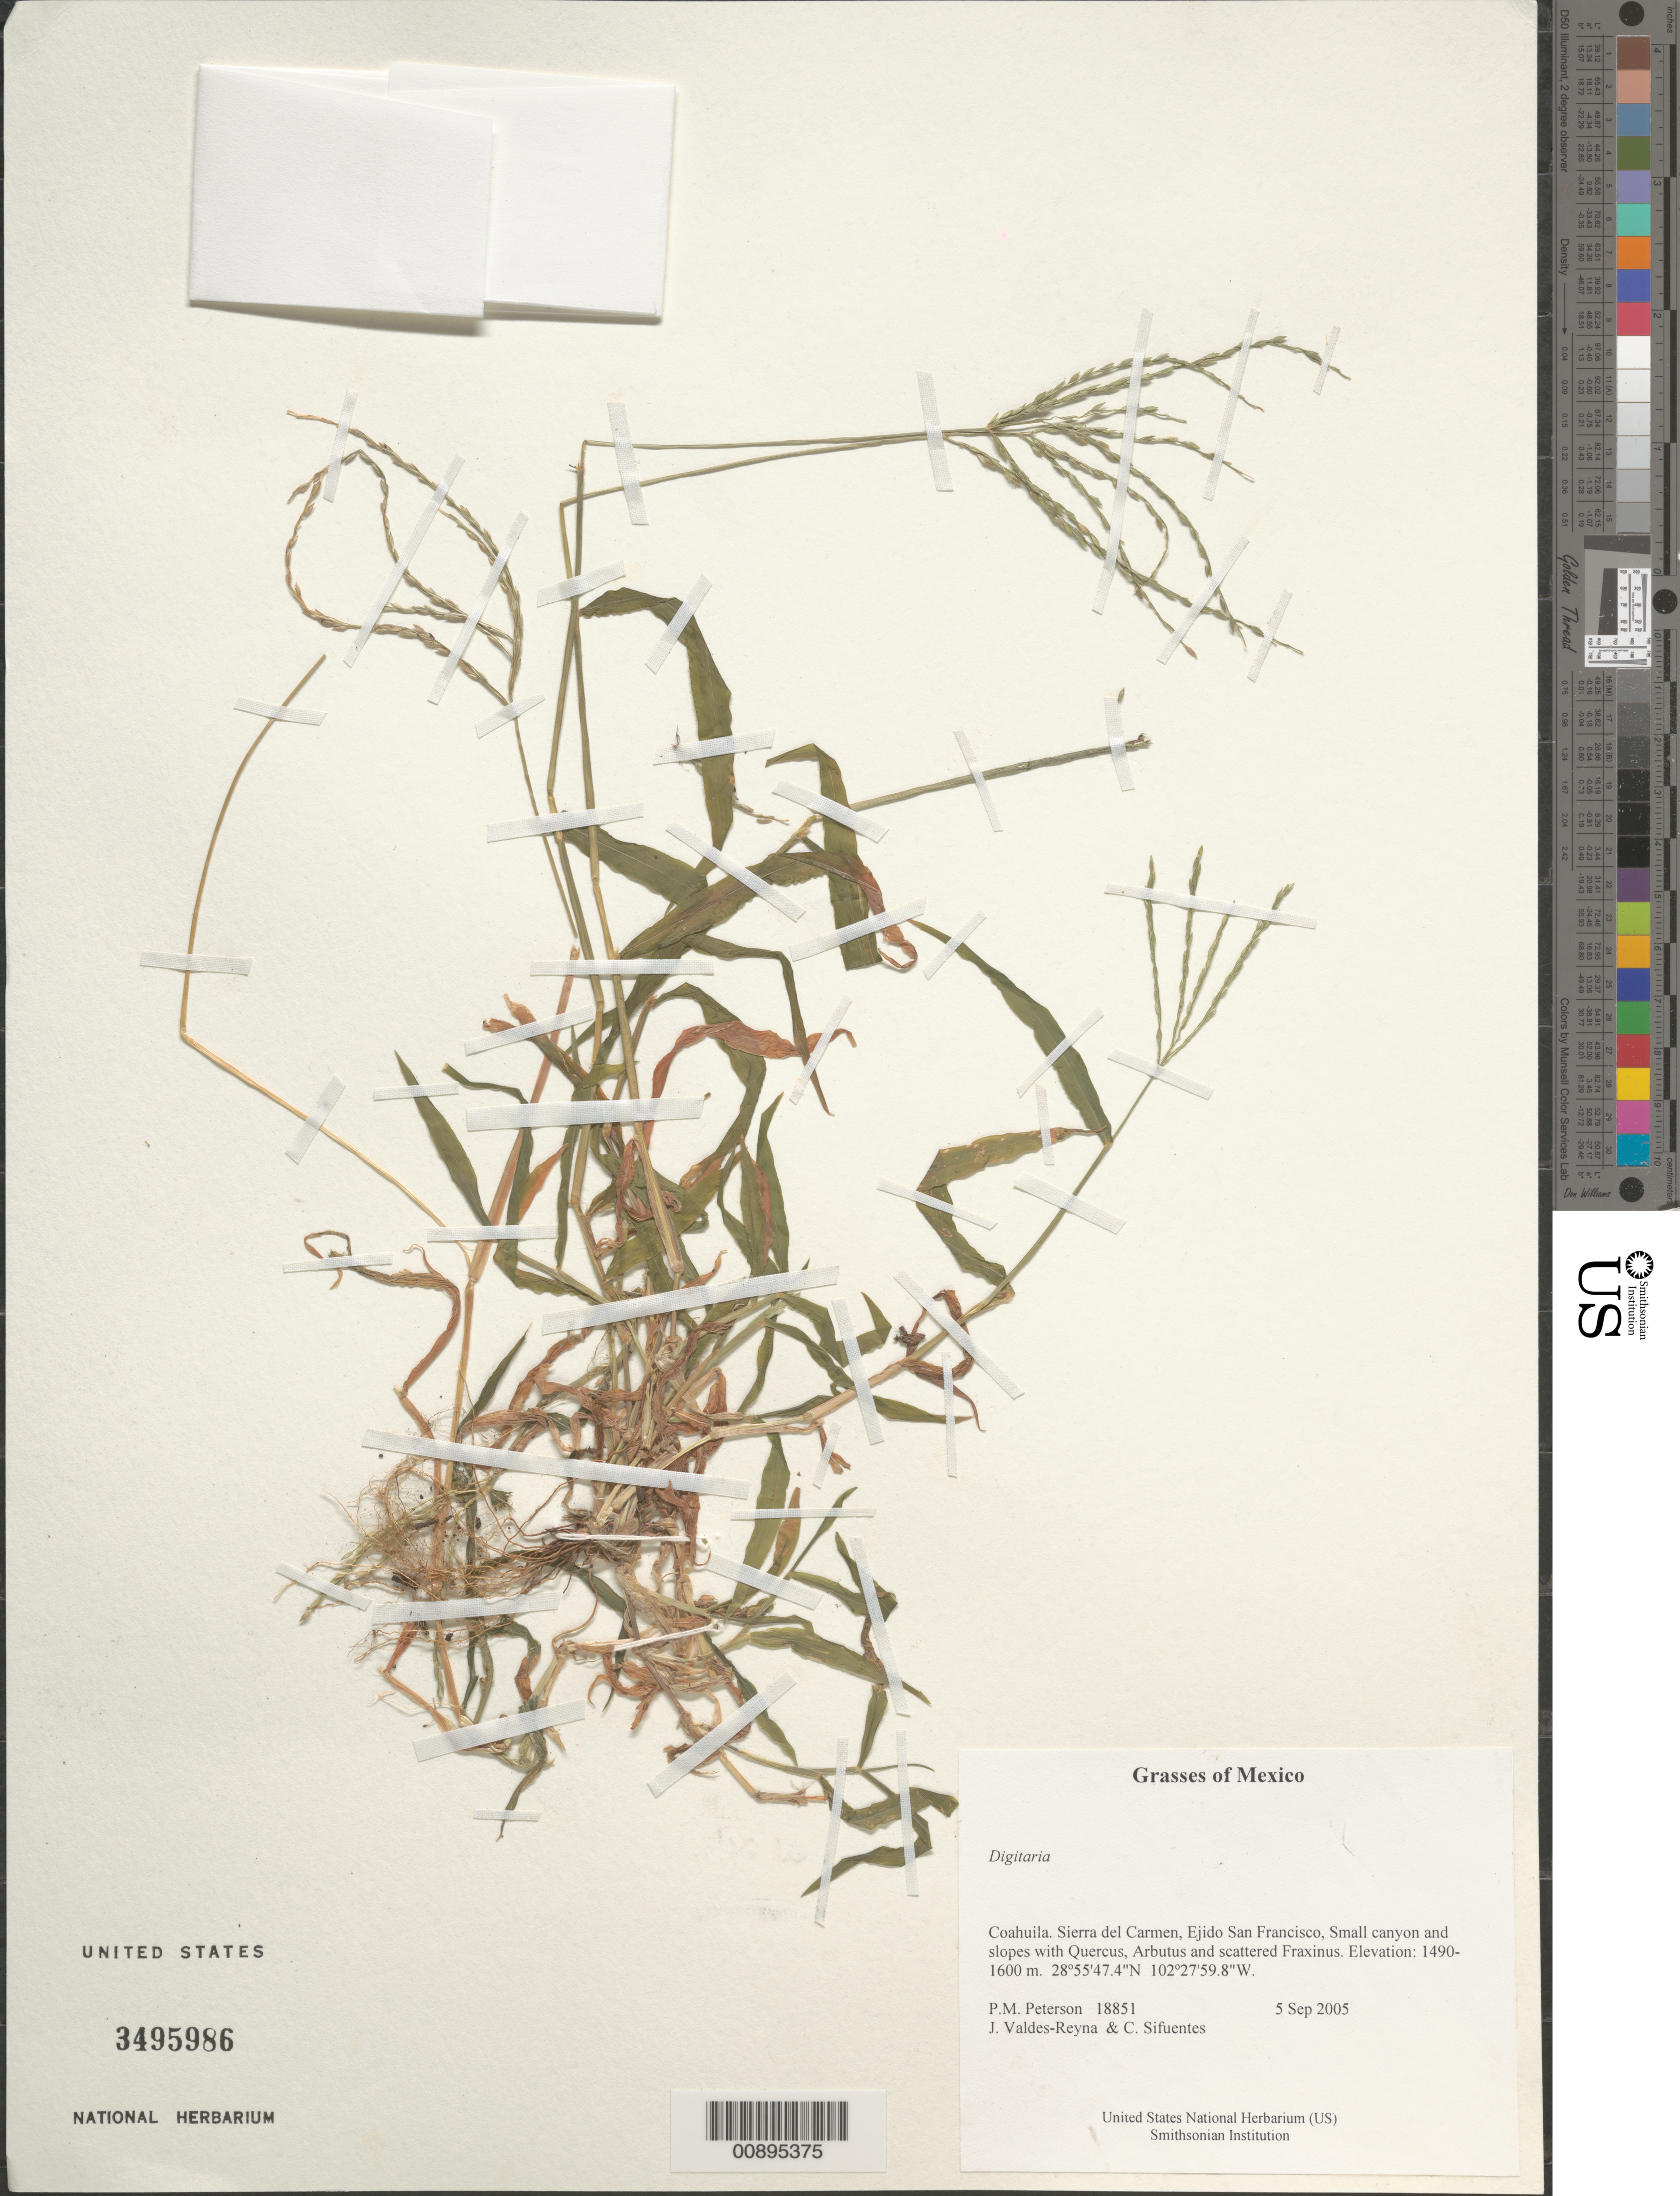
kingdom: Plantae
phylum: Tracheophyta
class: Liliopsida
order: Poales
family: Poaceae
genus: Digitaria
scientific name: Digitaria sp.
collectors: P. M. Peterson, J. Valdés-Reyna & C. Sifuentes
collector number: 18851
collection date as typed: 05 Sep 2005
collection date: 2005-09-05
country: Mexico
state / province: Coahuila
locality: Sierra del Carmen, Ejido San Francisco, Small canyon and slopes with Quercus, Arbutus and scattered Fraxinus.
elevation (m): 1490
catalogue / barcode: US 3495986